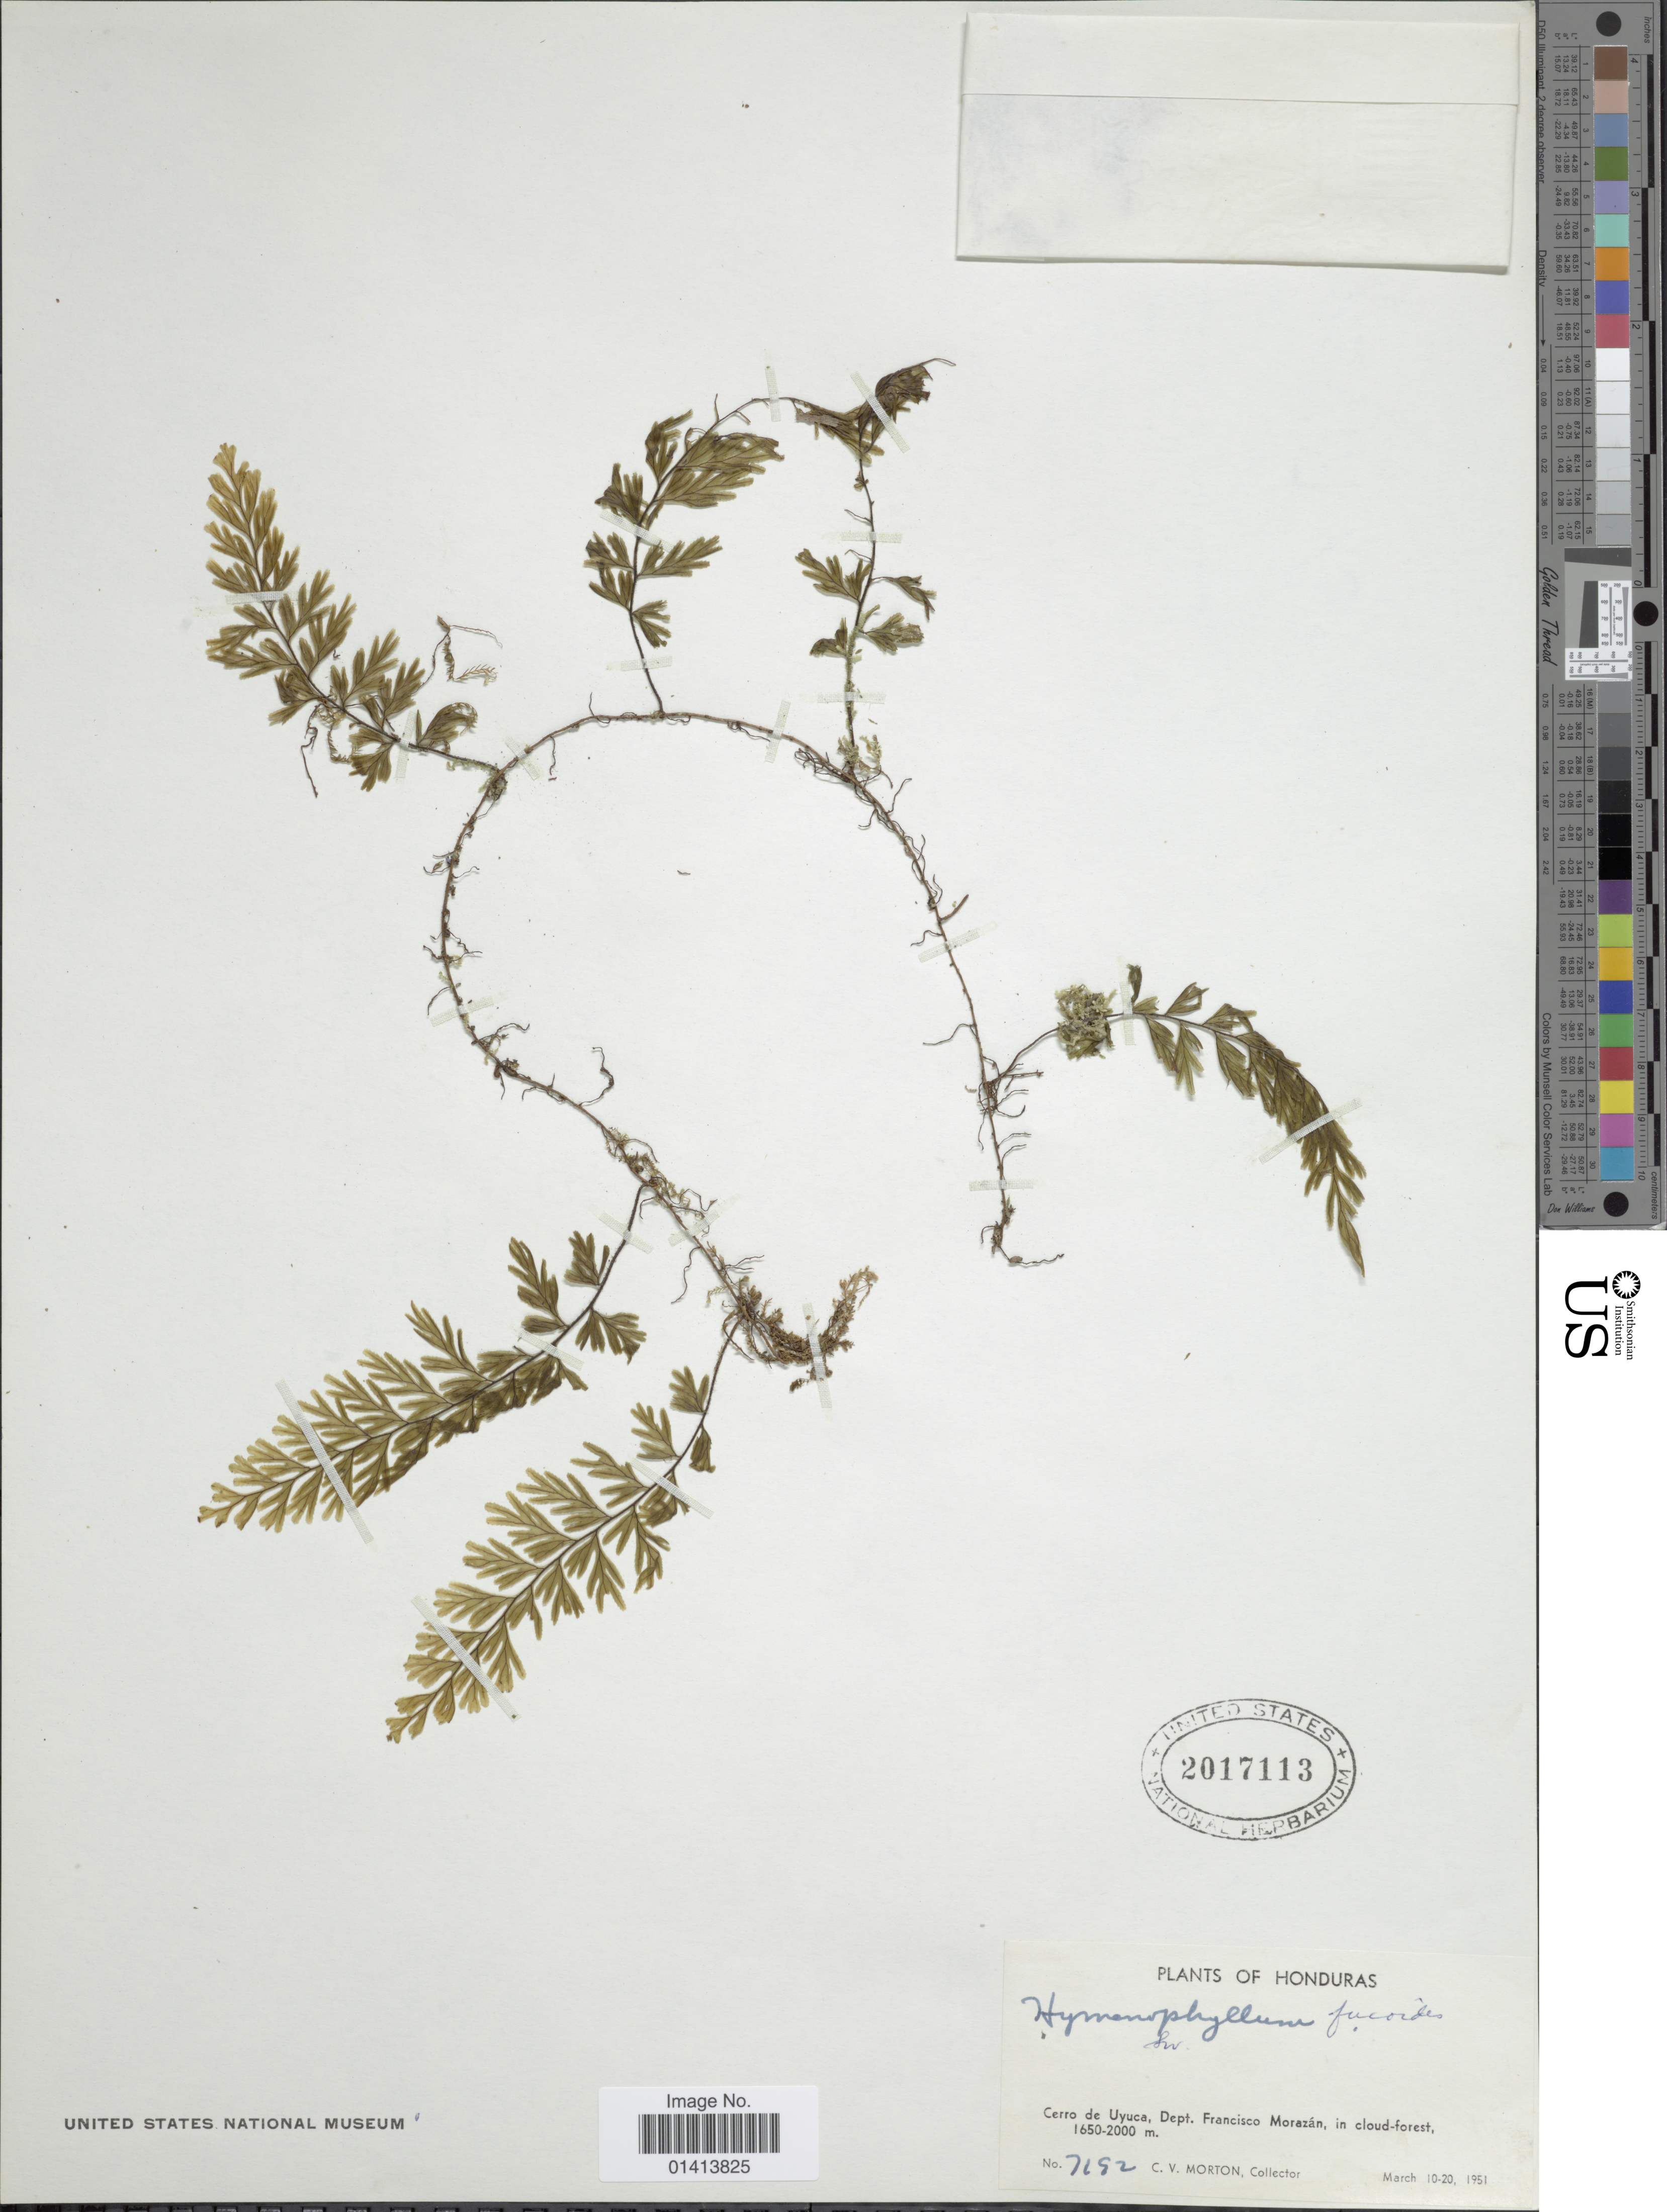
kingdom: Plantae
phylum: Tracheophyta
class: Polypodiopsida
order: Hymenophyllales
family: Hymenophyllaceae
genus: Hymenophyllum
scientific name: Hymenophyllum fucoides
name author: (Sw.) Sw.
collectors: C. V. Morton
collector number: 7192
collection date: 1951-03-10/1951-03-20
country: Honduras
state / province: Fco. Morazán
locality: Cerro de Uyuca, Dept Francisco Morazán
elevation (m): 1650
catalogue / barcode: US 2017113